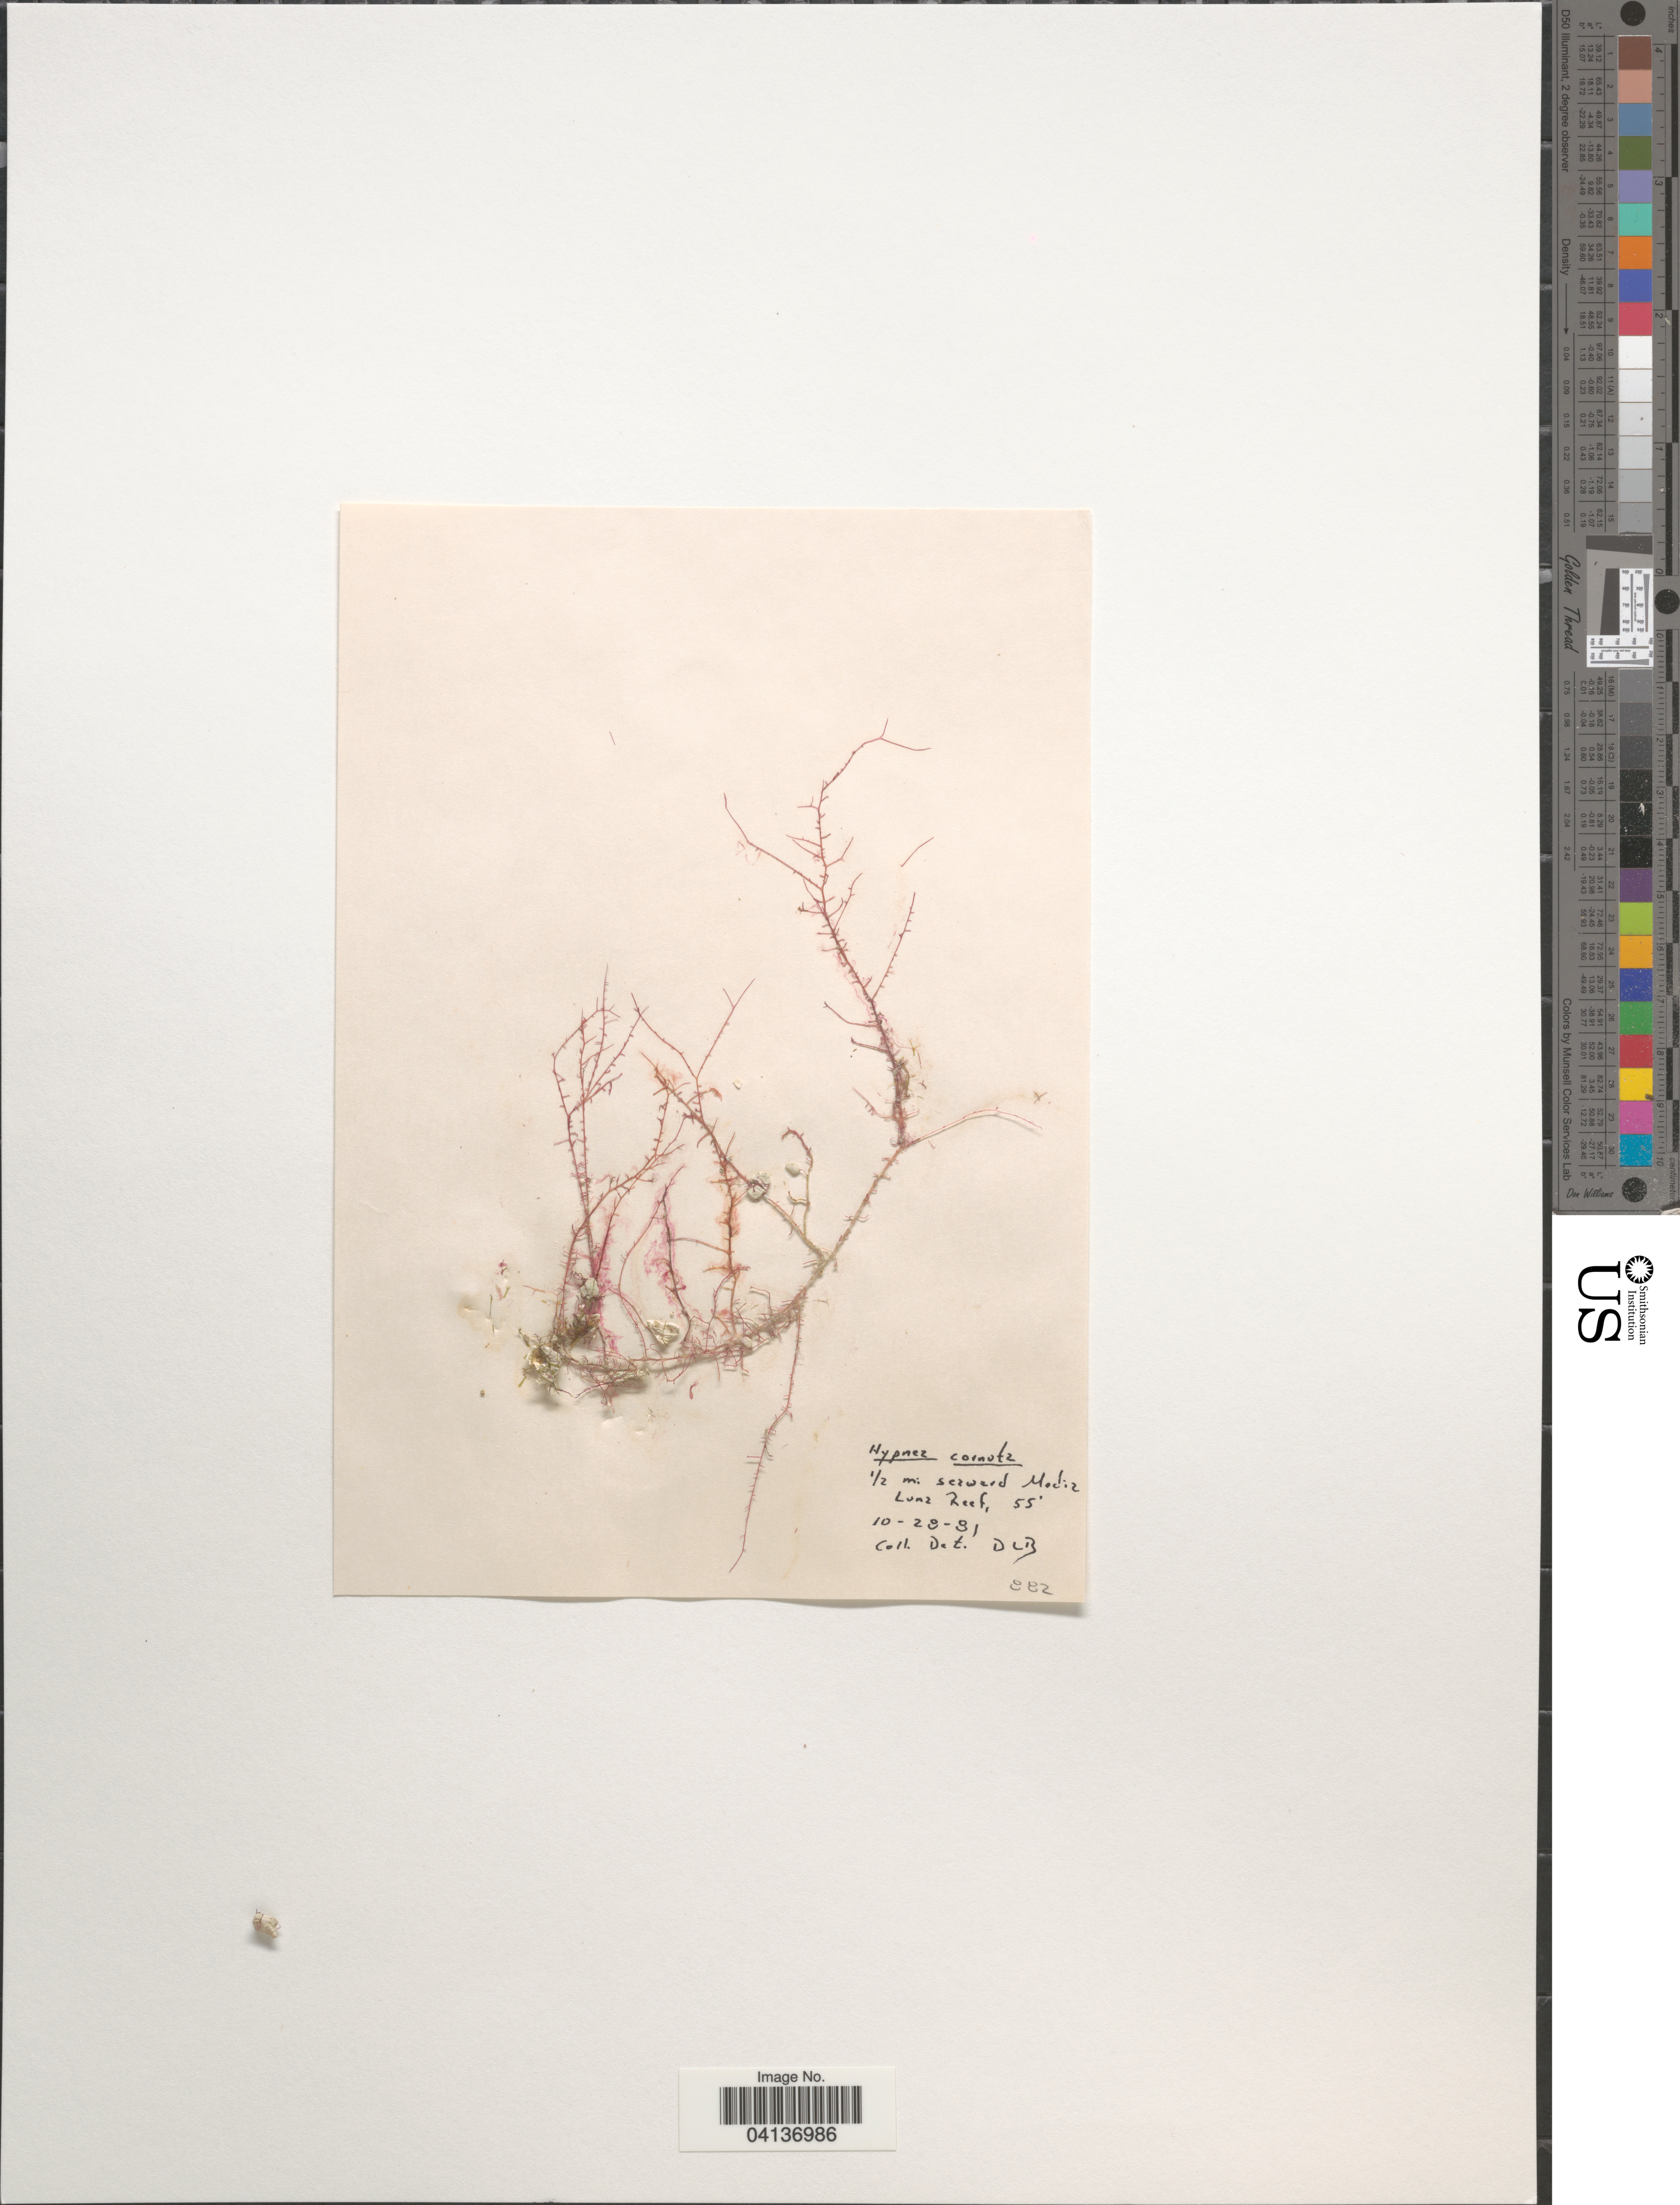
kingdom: Plantae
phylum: Rhodophyta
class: Florideophyceae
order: Gigartinales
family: Cystocloniaceae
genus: Hypnea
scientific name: Hypnea cornuta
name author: (Kütz.) J. Agardh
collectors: D. L. B.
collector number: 882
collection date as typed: Transcribed d/m/y: 28/10/81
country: Puerto Rico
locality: ½ mi seaward Media Luna Reef.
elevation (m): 17